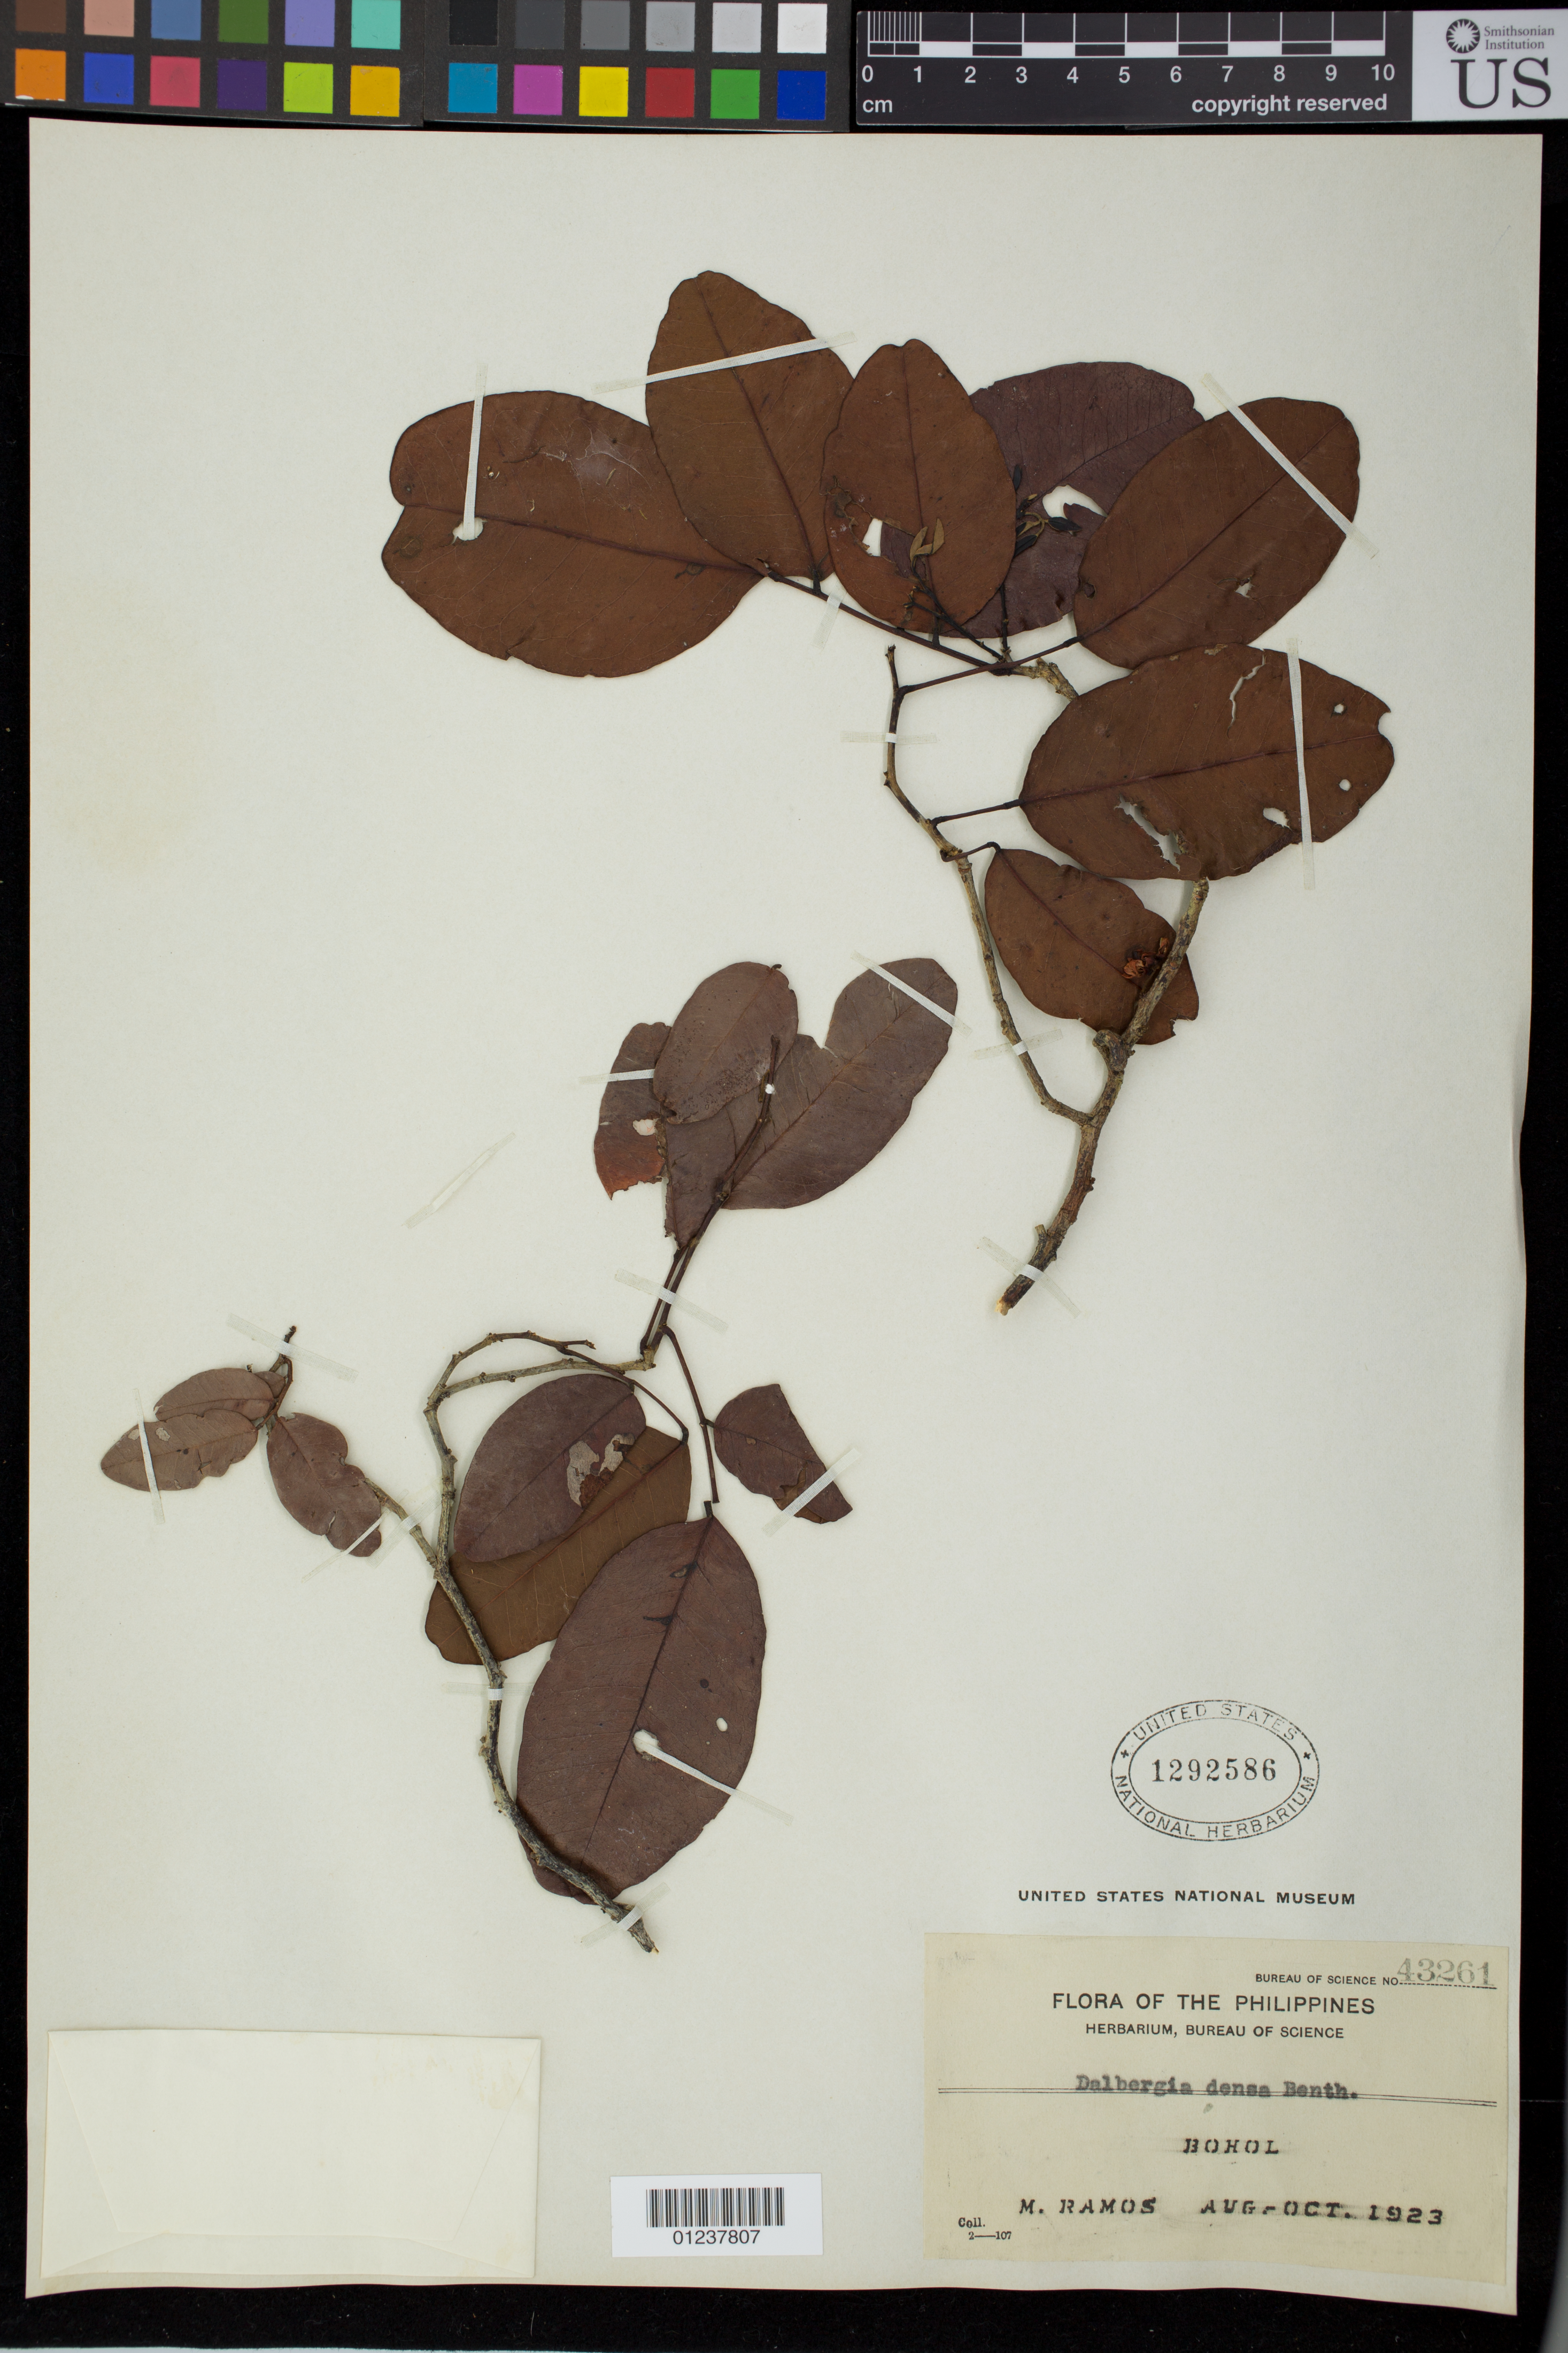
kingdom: Plantae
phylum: Tracheophyta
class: Magnoliopsida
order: Fabales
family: Fabaceae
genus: Dalbergia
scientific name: Dalbergia densa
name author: Benth.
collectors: M. Ramos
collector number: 43261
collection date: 1923-08/1923-10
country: Philippines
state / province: Central Visayas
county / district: Bohol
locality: Bohol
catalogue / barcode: US 1292586